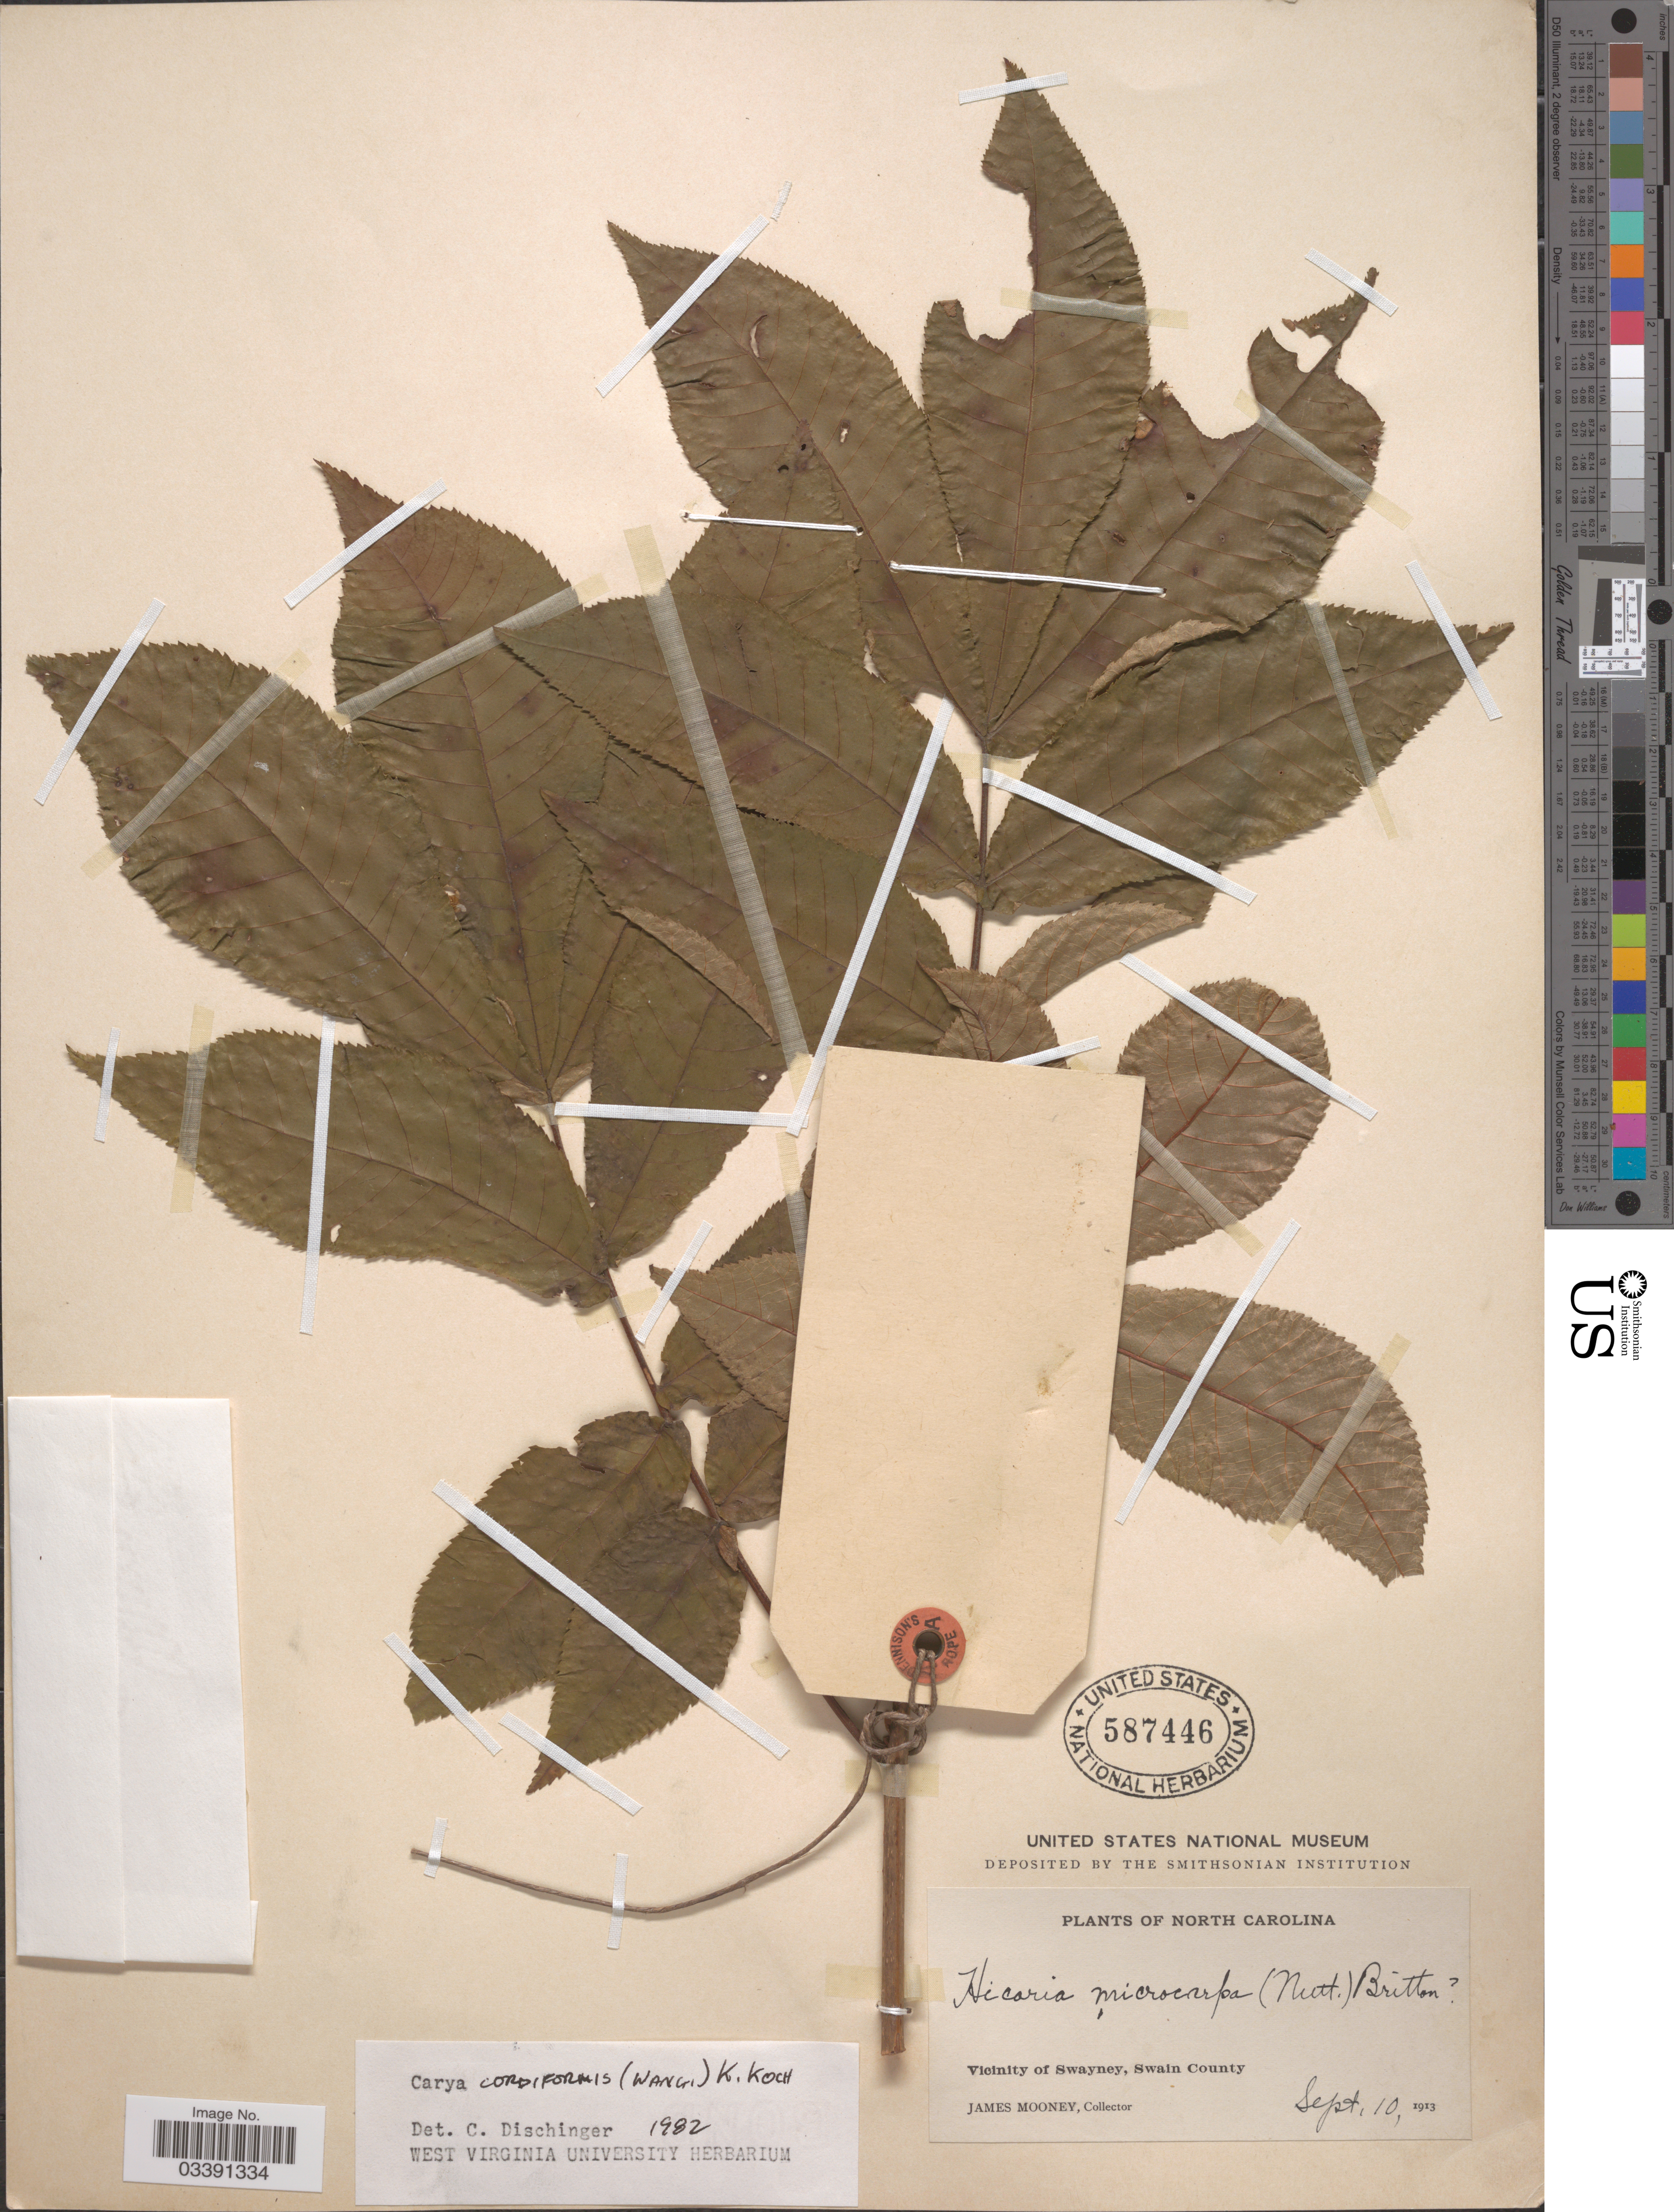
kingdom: Plantae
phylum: Tracheophyta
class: Magnoliopsida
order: Fagales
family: Juglandaceae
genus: Carya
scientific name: Carya cordiformis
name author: (Wangenh.) K. Koch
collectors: J. Mooney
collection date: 1913-09-10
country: United States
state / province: North Carolina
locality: Vicinity of Swayney, Swain County.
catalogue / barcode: US 587446